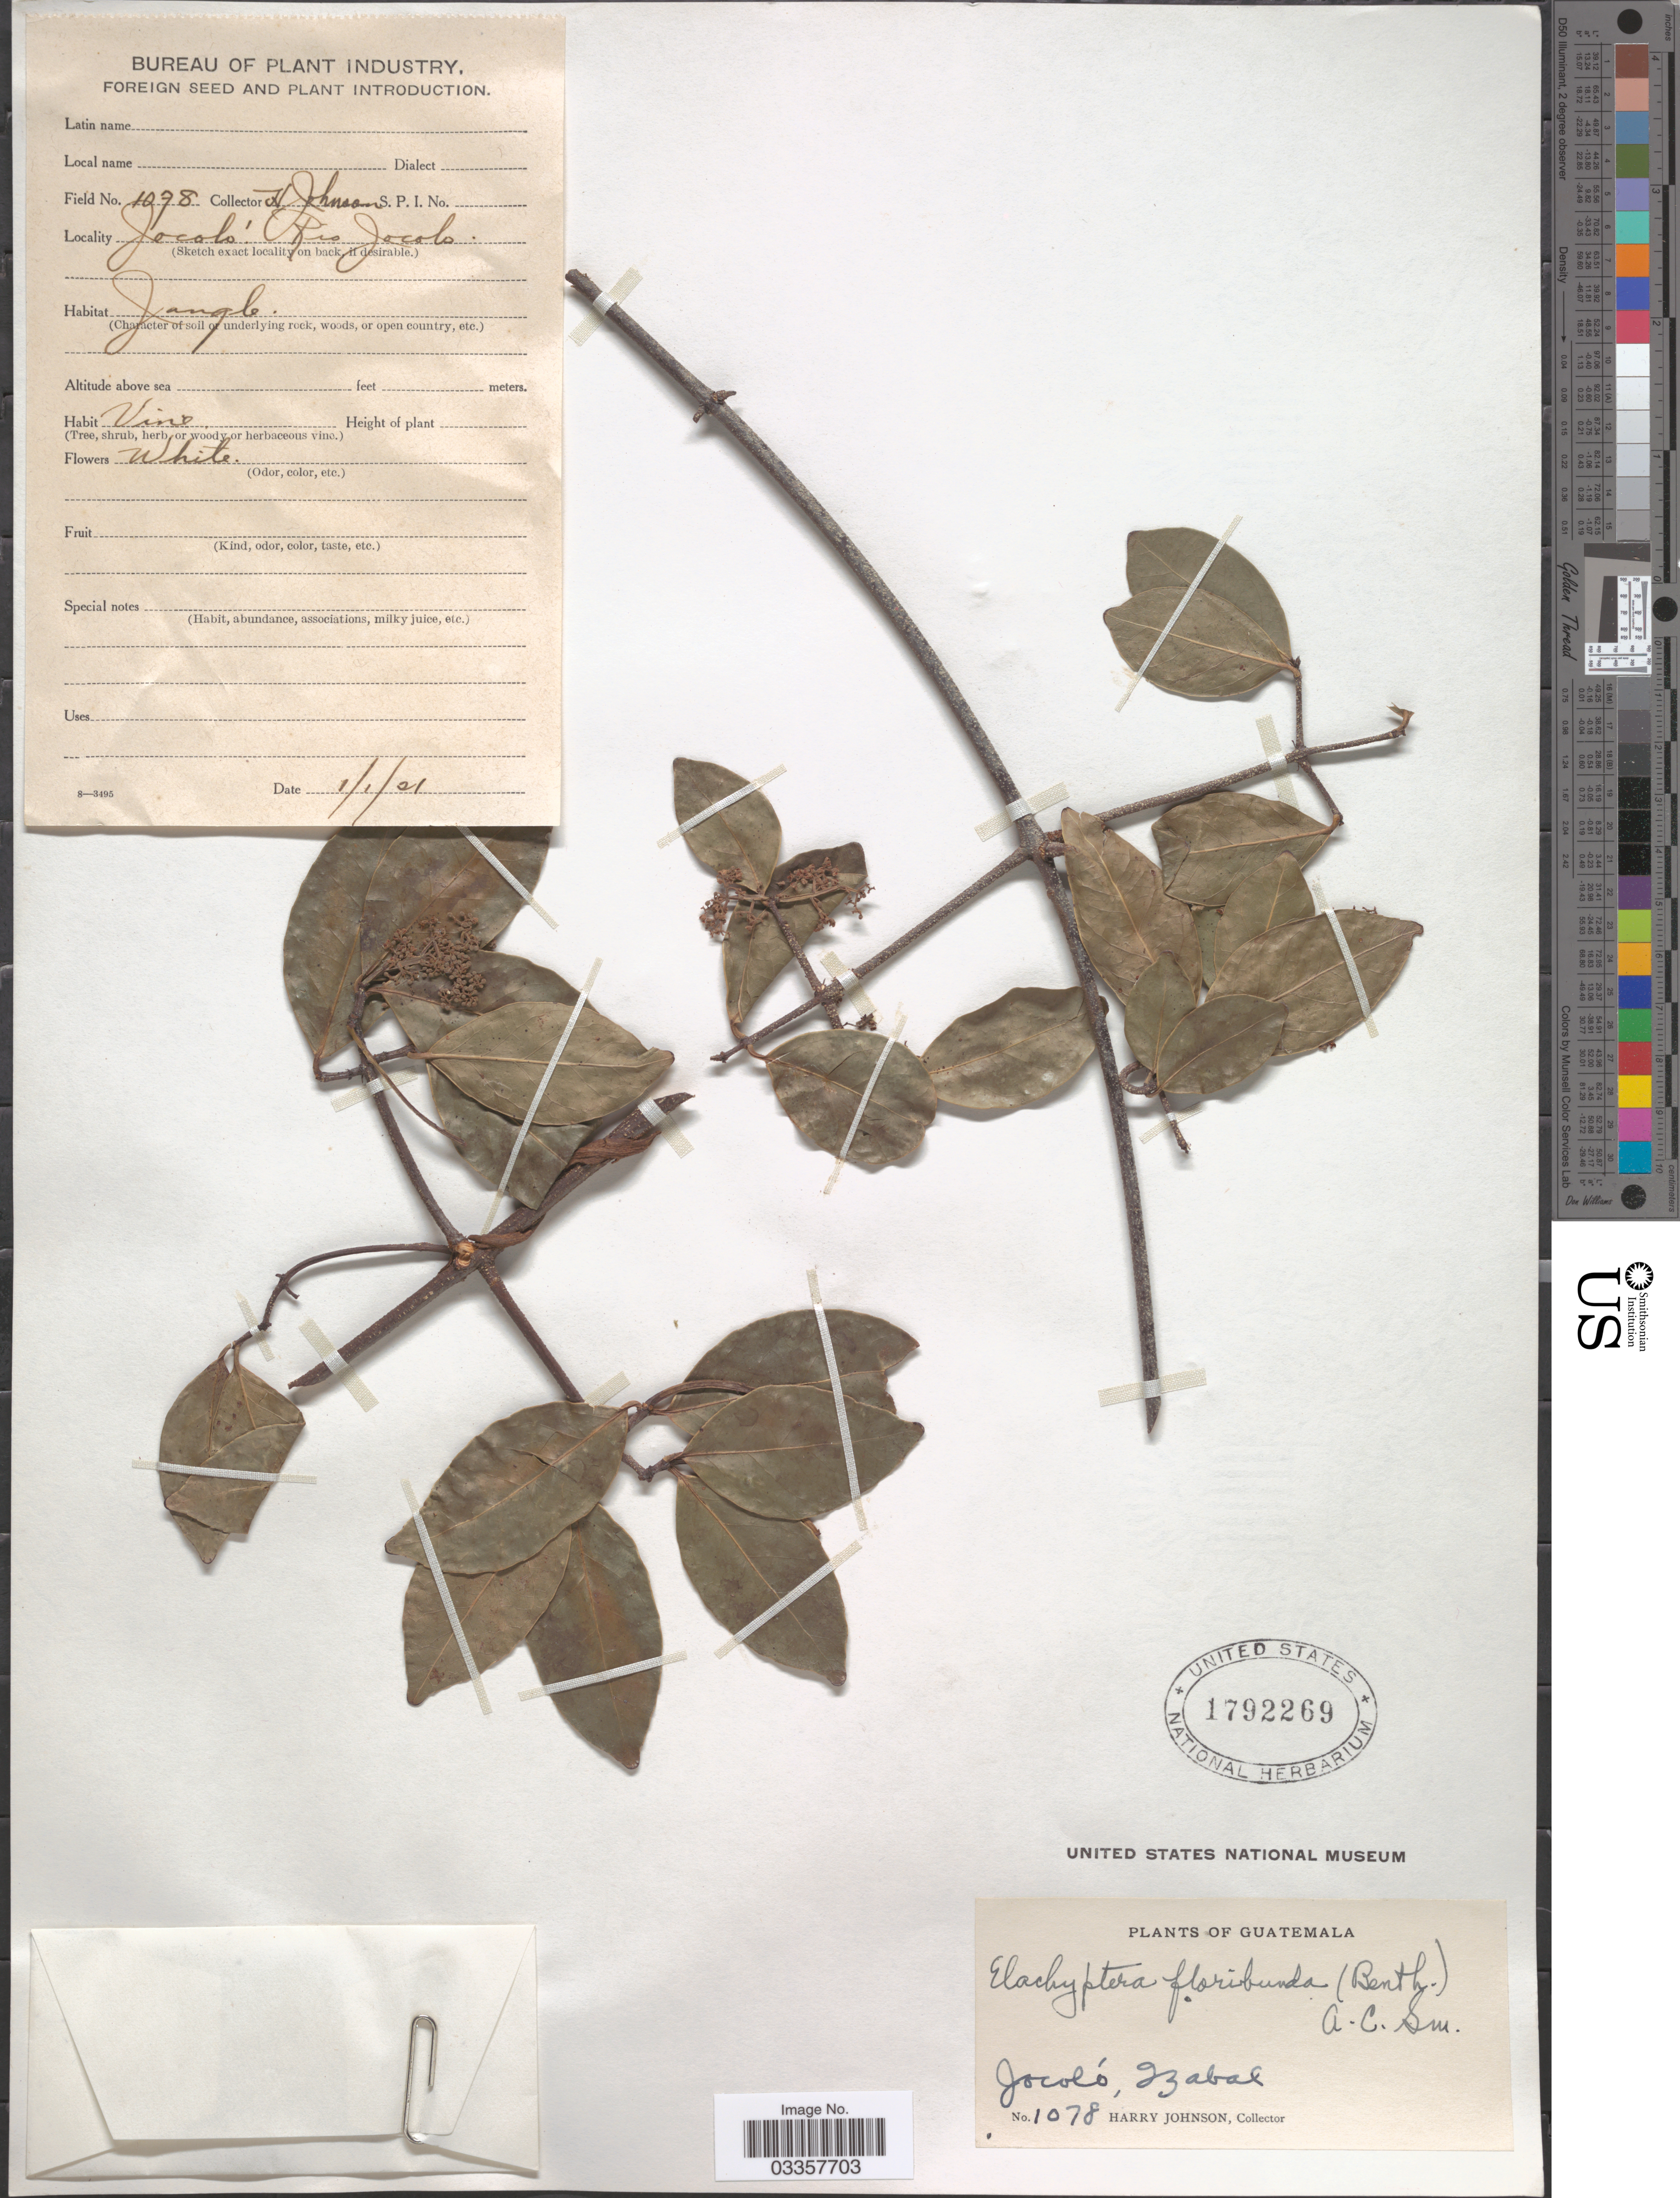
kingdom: Plantae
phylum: Tracheophyta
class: Magnoliopsida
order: Celastrales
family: Celastraceae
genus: Elachyptera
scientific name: Elachyptera floribunda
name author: (Benth.) A.C. Sm.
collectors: H. Johnson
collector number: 1078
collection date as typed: Transcribed d/m/y: 1/1/21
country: Guatemala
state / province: Izabal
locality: Jocoló, Rio Jocolo.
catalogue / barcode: US 1792269